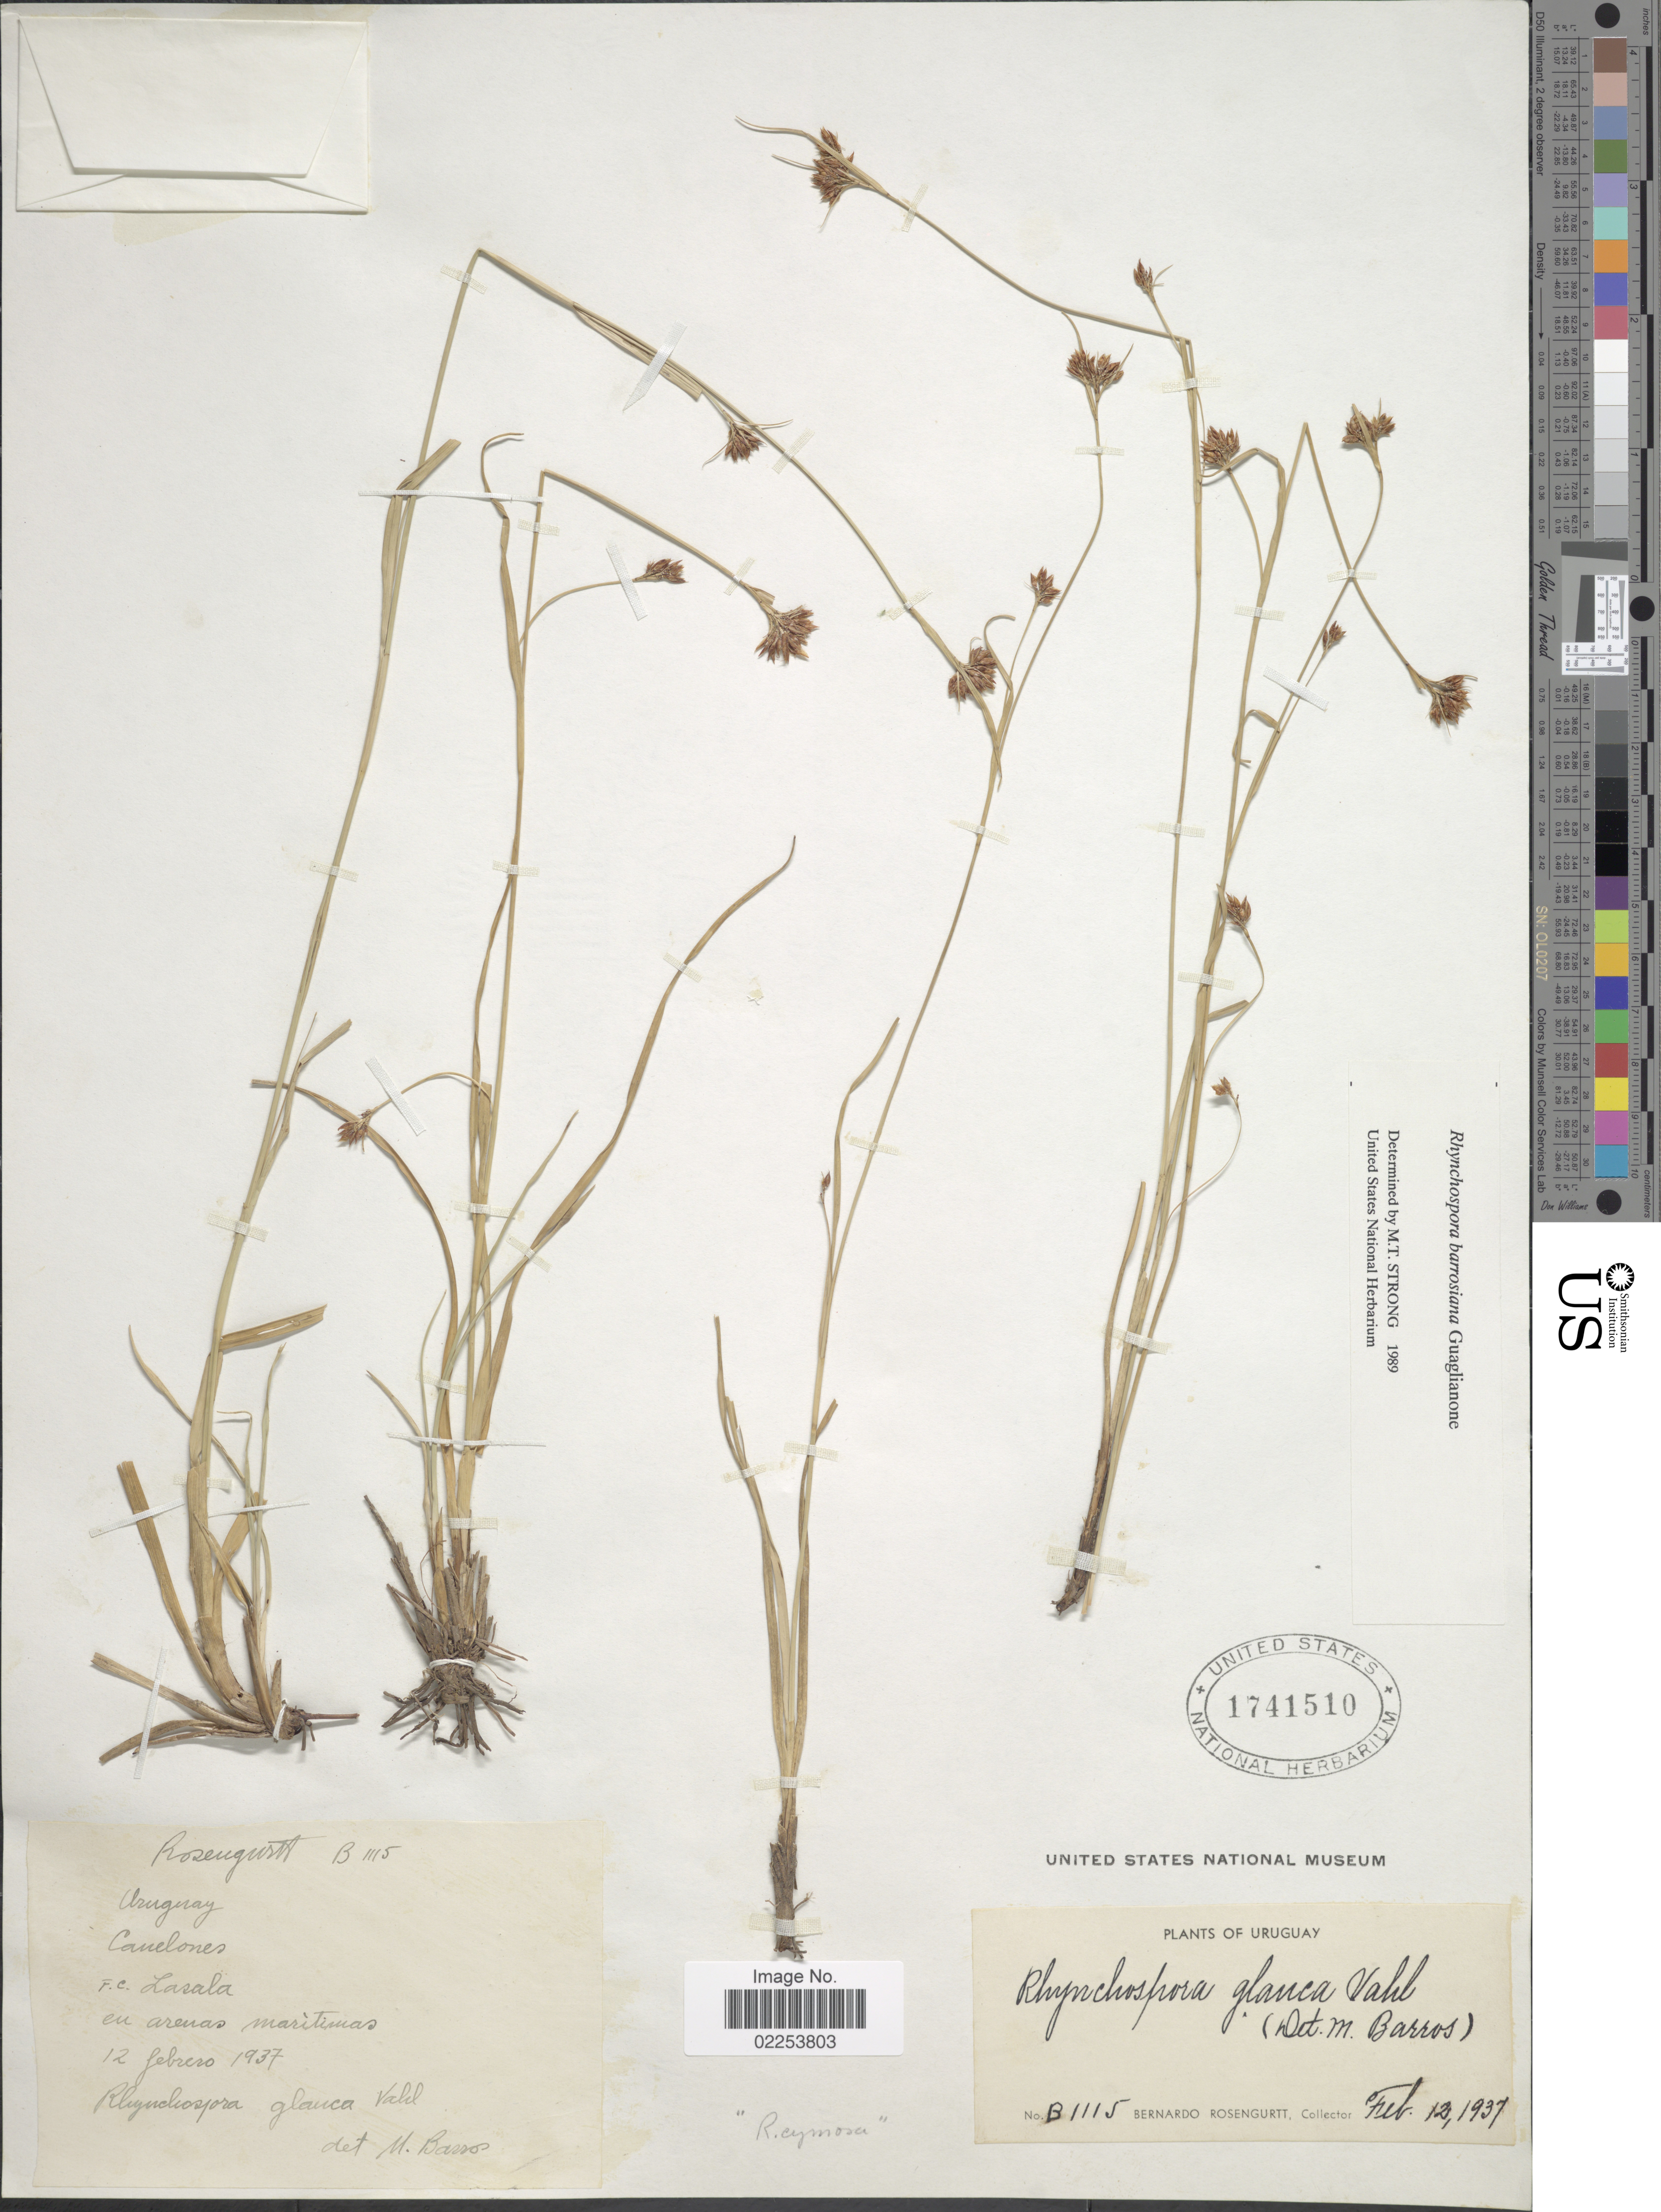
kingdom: Plantae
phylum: Tracheophyta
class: Liliopsida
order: Poales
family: Cyperaceae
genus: Rhynchospora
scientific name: Rhynchospora barrosiana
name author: Guagl.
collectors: B. Rosengurtt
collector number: B 115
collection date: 1937-02-12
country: Uruguay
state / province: Canelones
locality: F. C. Lasala en arenas maritimas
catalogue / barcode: US 1741510